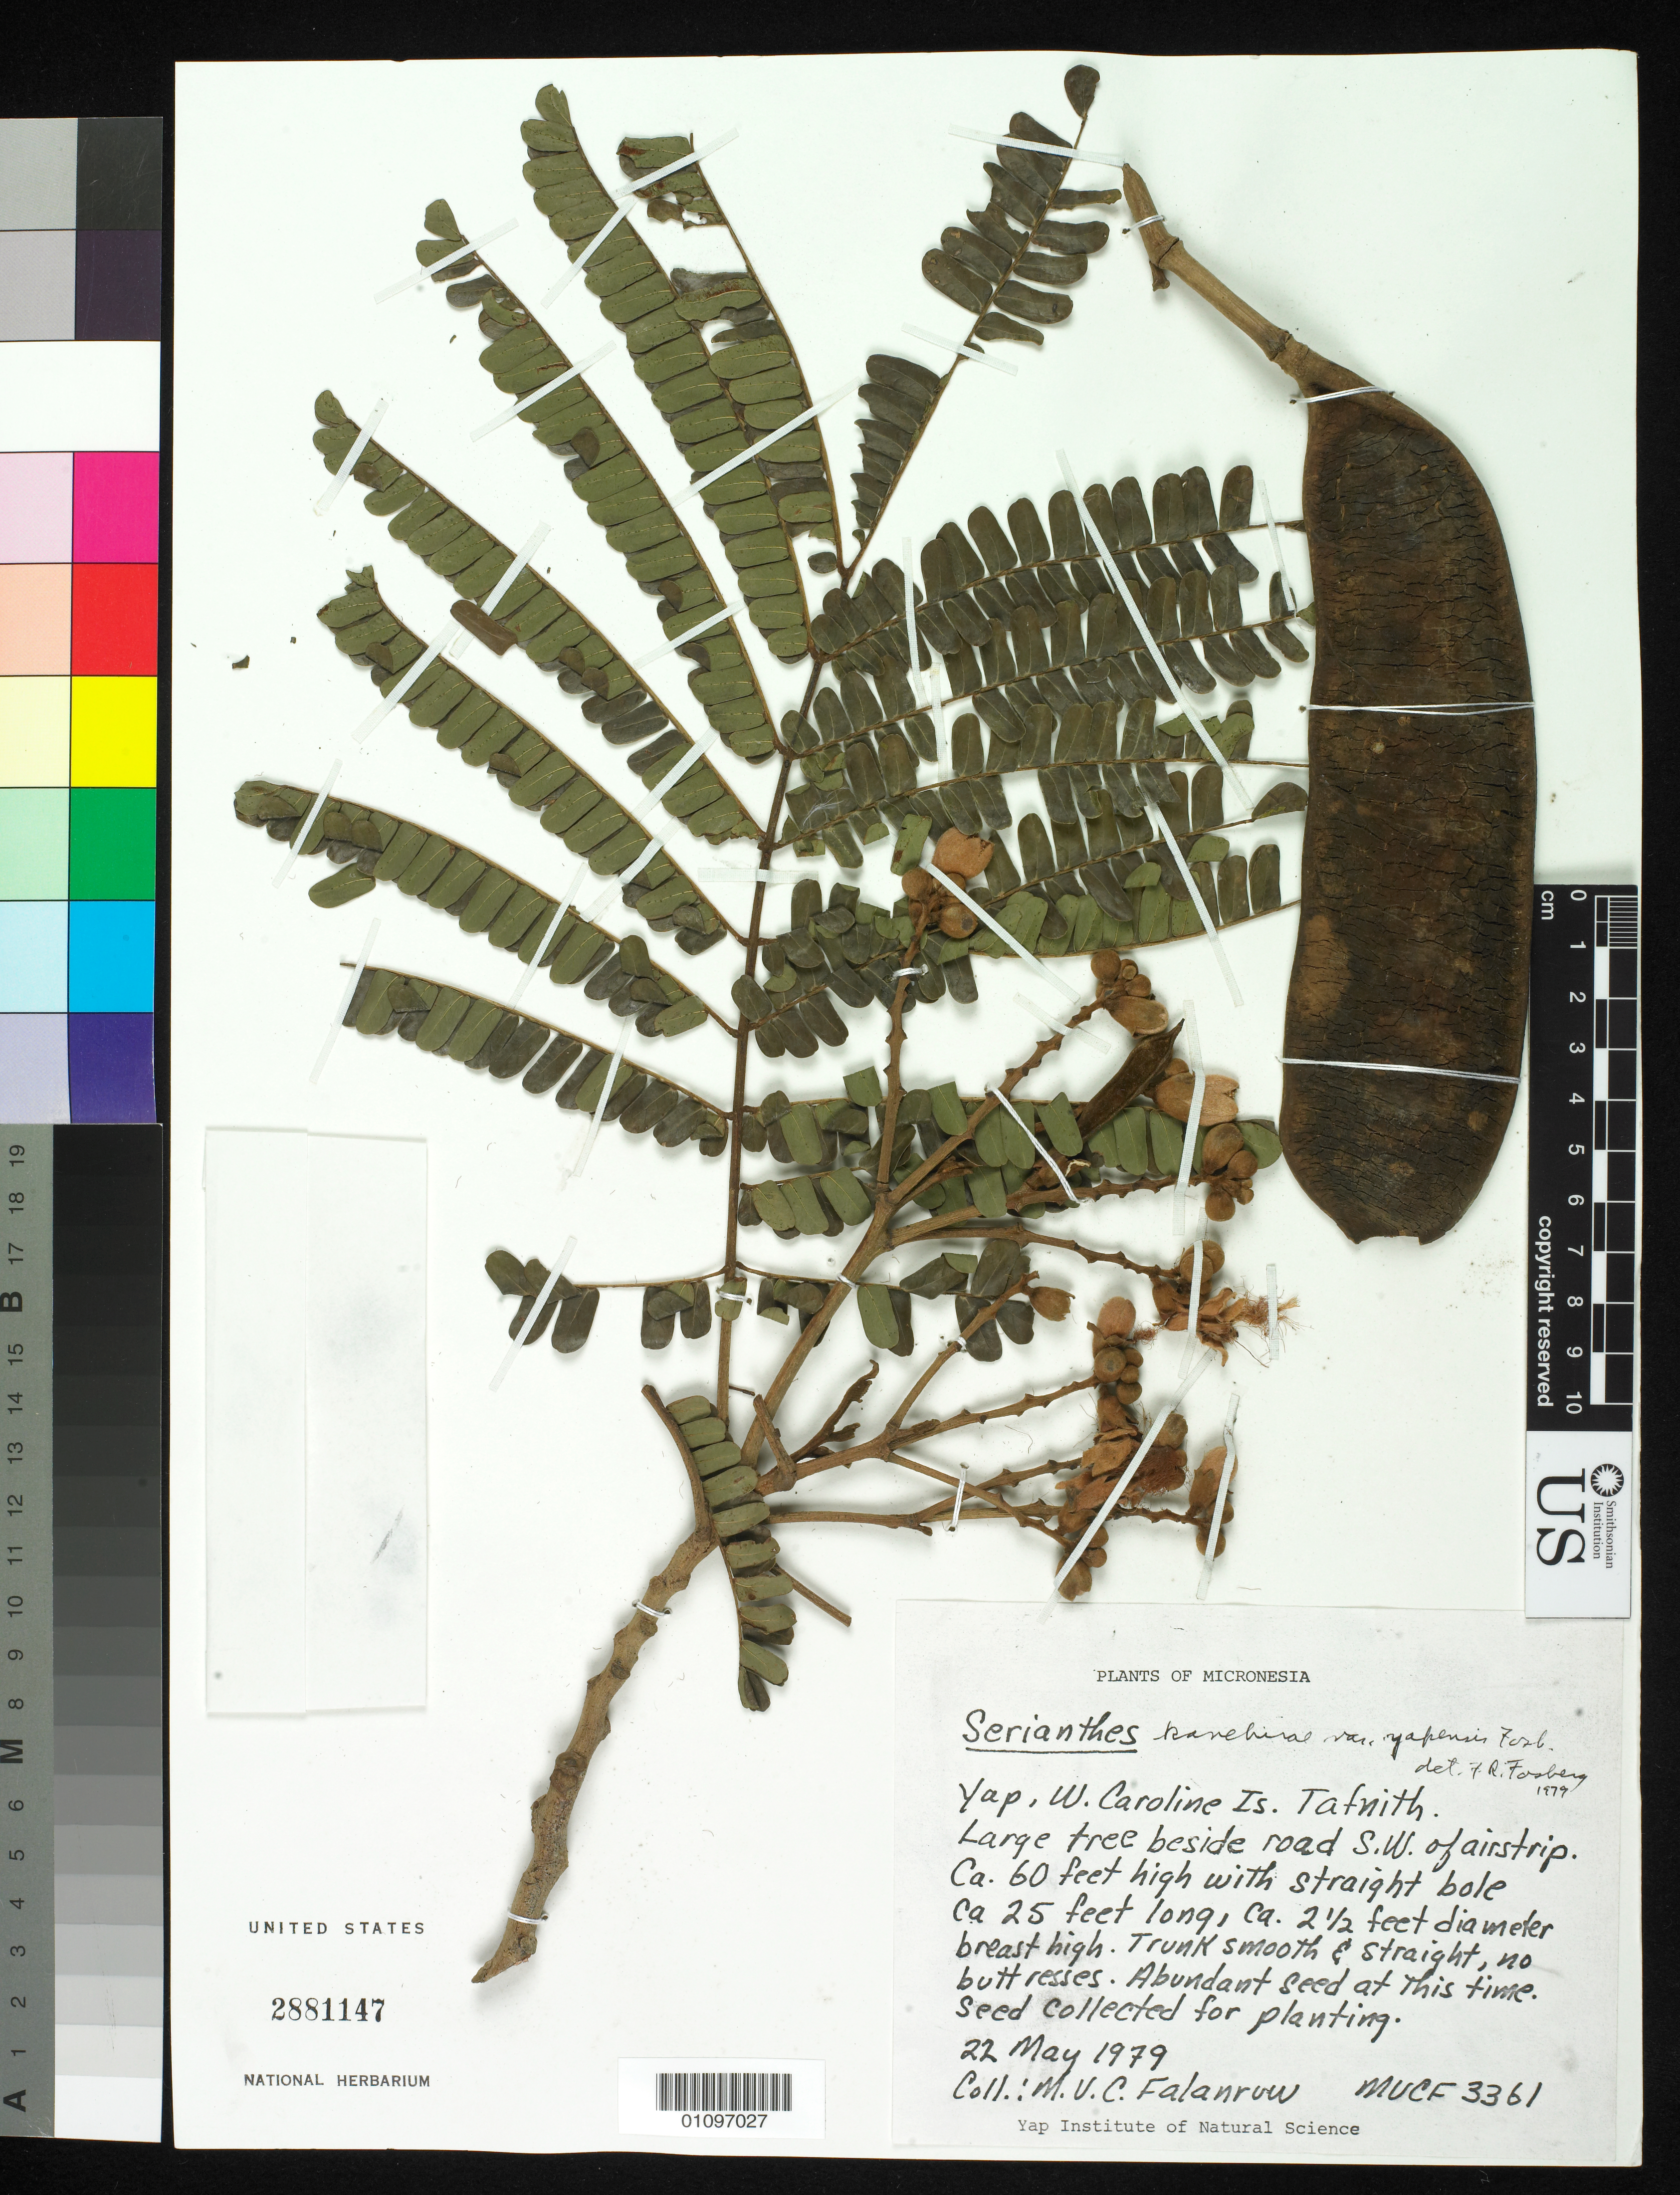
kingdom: Plantae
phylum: Tracheophyta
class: Magnoliopsida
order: Fabales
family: Fabaceae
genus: Serianthes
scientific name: Serianthes kanehirae var. yapensis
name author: Fosberg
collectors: M. V. Falanruw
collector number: MVCF3361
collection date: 1979-05-22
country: Micronesia, Federated States of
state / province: Yap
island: Yap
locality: Large tree beside road SW of airstrip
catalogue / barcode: US 2881147